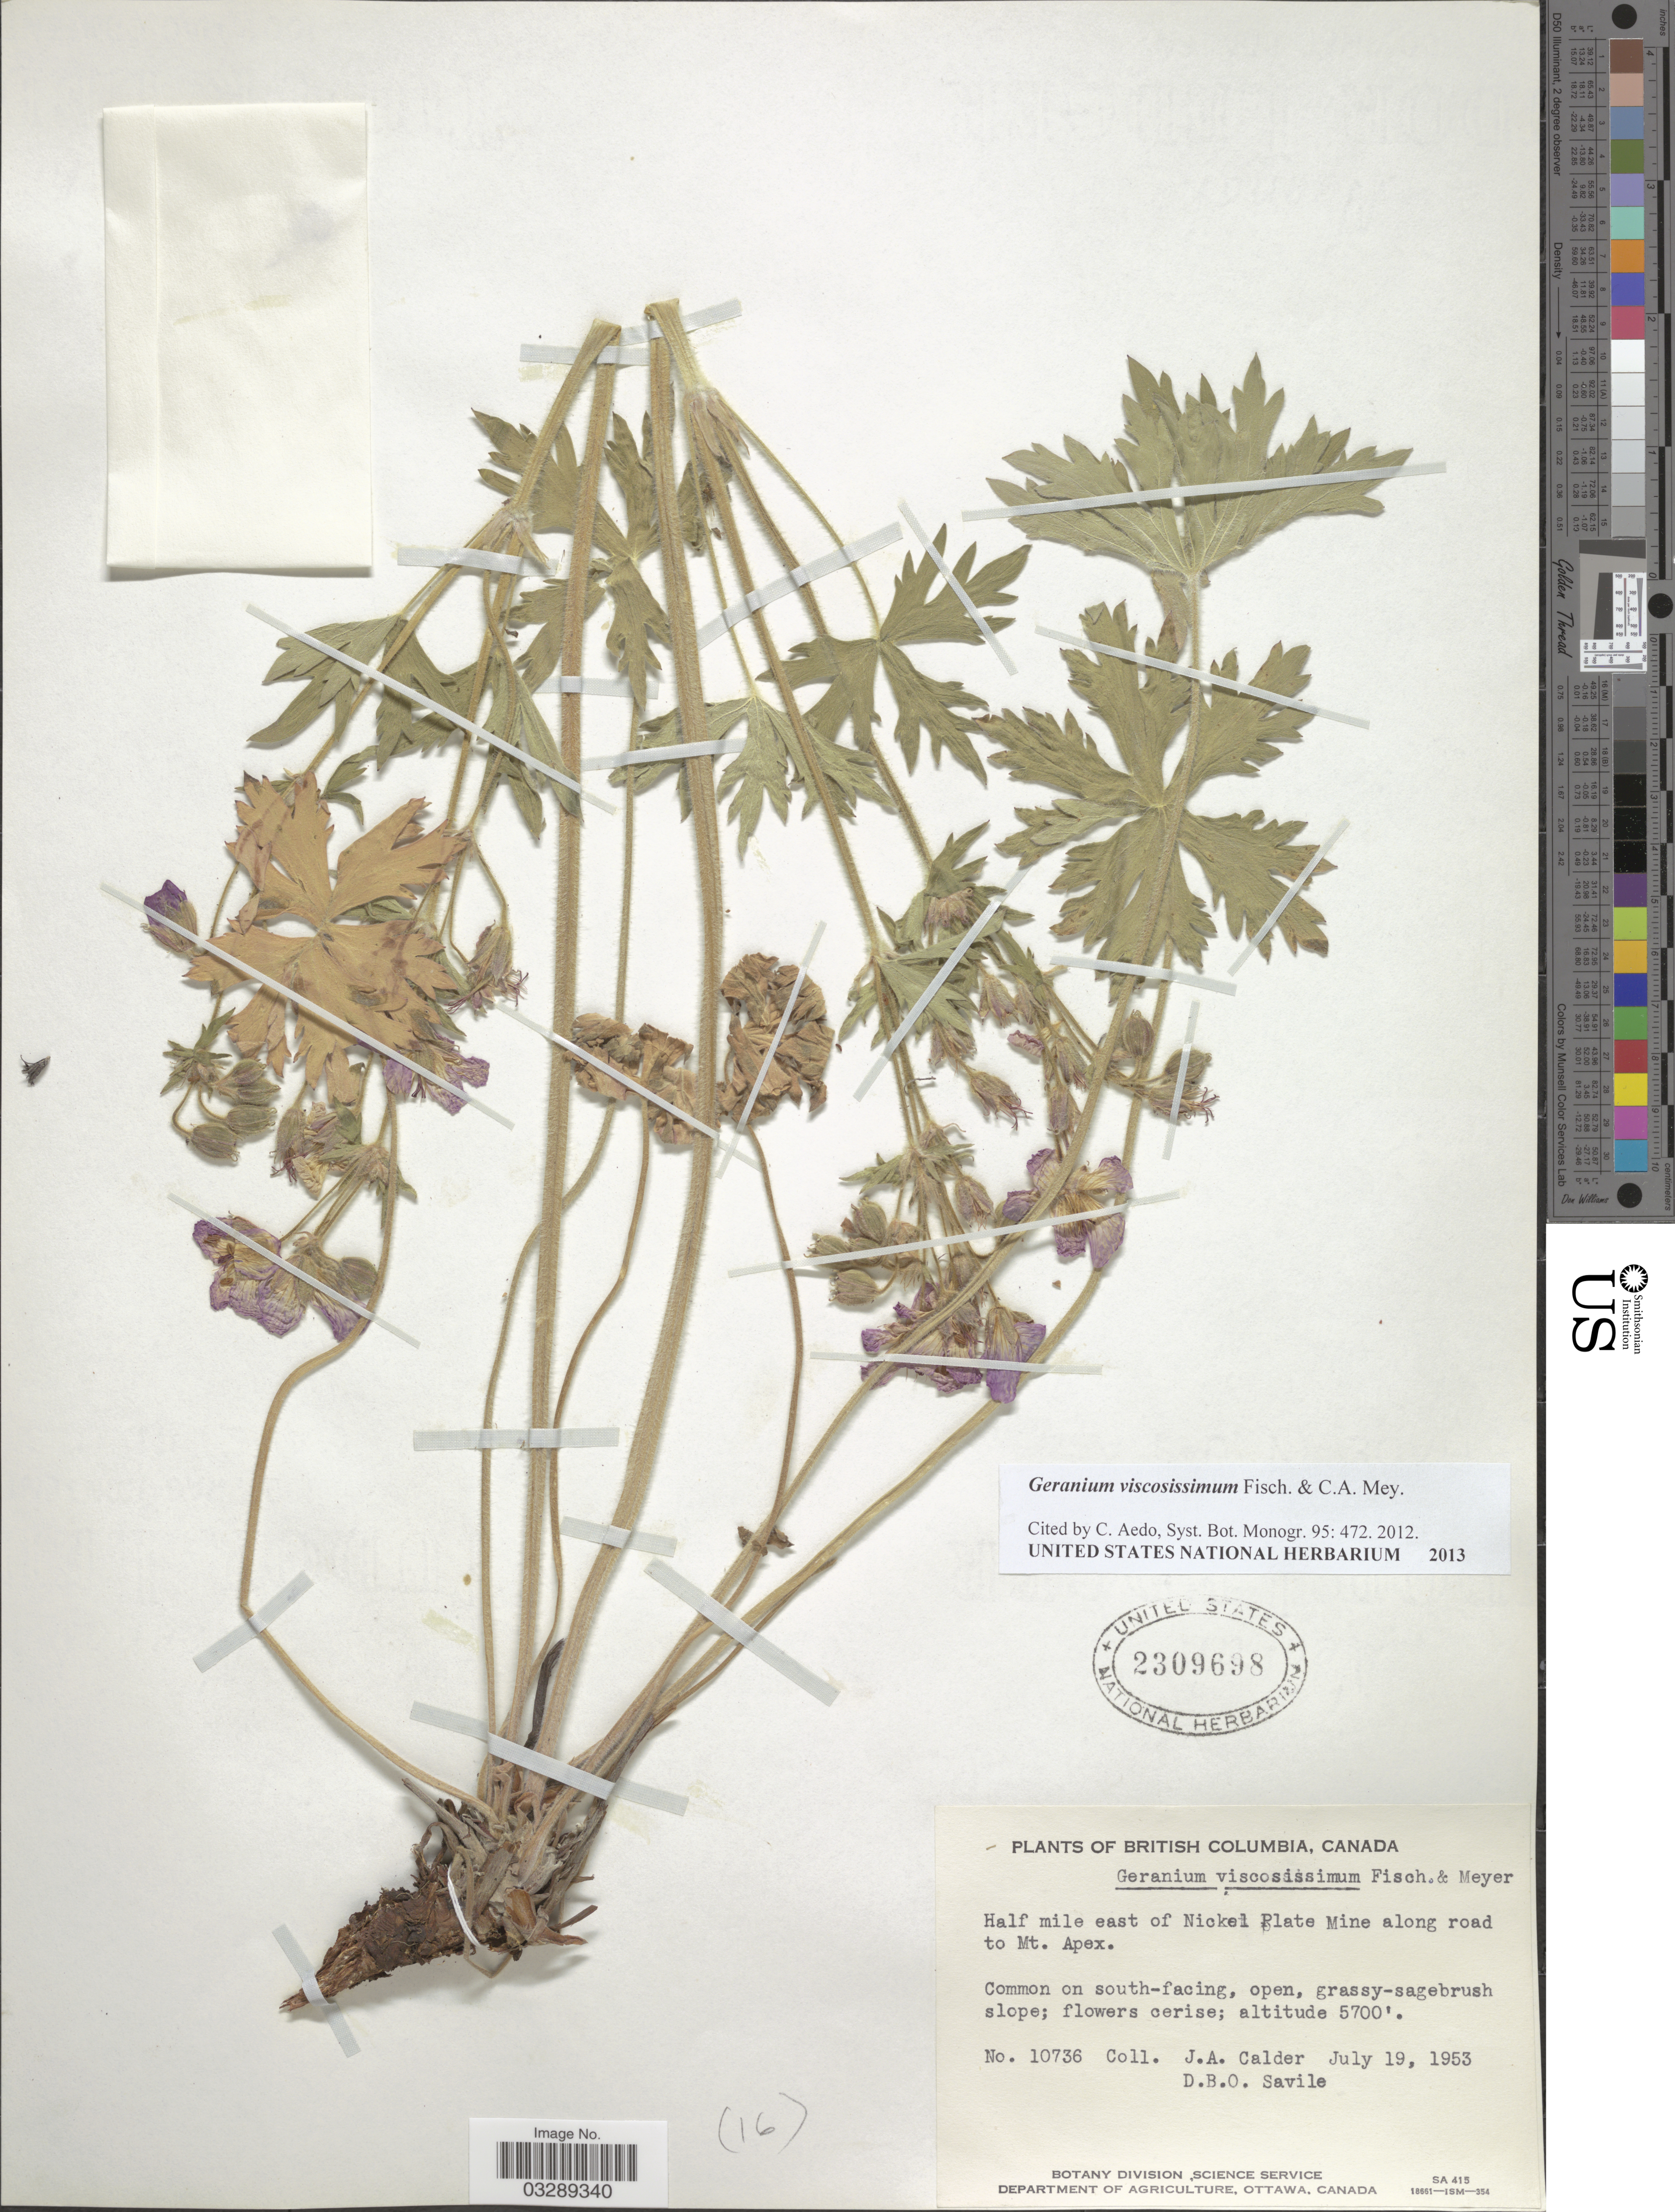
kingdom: Plantae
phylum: Tracheophyta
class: Magnoliopsida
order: Geraniales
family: Geraniaceae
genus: Geranium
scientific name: Geranium viscosissimum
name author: Fisch. & C.A. Mey.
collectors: J. A. Calder & D. Savile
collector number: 10736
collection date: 1953-07-19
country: Canada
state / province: British Columbia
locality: Half mile east of Nickel Plate Mine along road to Mt. Apex.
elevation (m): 1737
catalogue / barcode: US 2309698